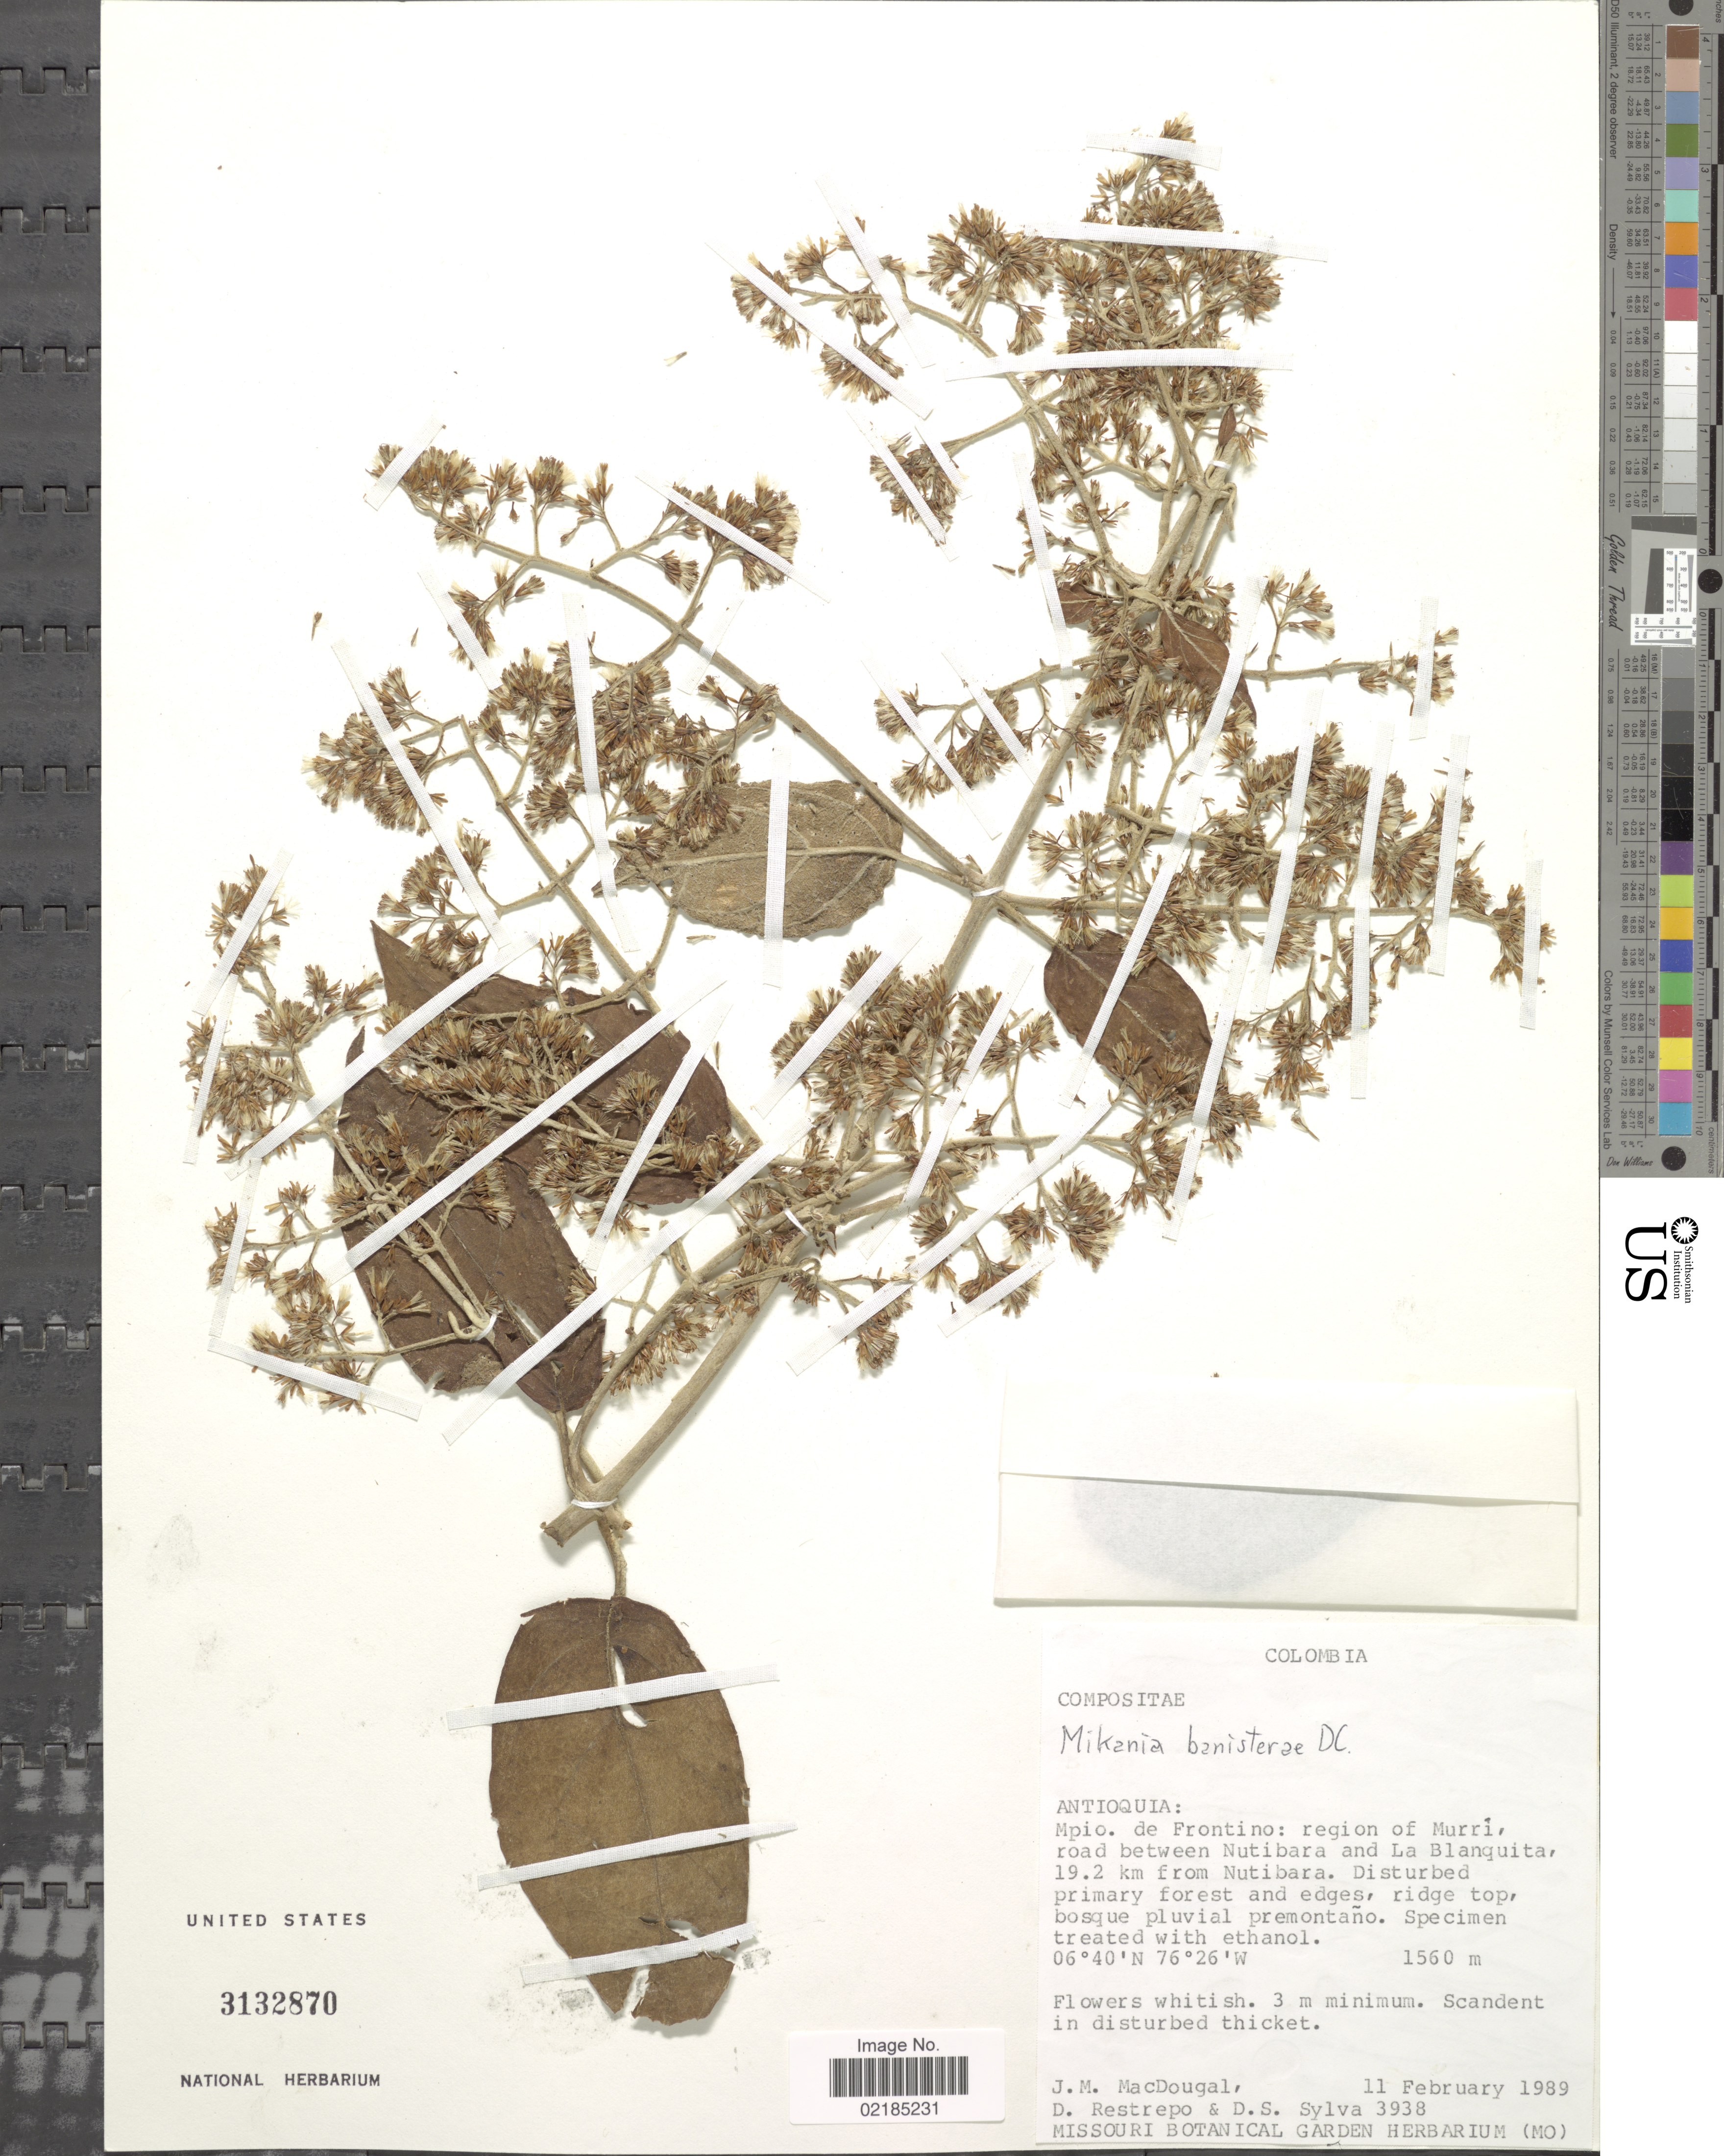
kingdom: Plantae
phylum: Tracheophyta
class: Magnoliopsida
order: Asterales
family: Asteraceae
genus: Mikania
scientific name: Mikania karsteniana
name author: Klotzsch ex Hieron.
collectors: J. M. MacDougal, D. Restrepo & D. Sylva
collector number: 3938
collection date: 1989-02-11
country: Colombia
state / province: Antioquia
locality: Antioquia: Mpio. de Frontino: region of Murrí, road between Nutibara and La Blanquita, 19.2 km from Nutibara.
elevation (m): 1560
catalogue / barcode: US 3132870